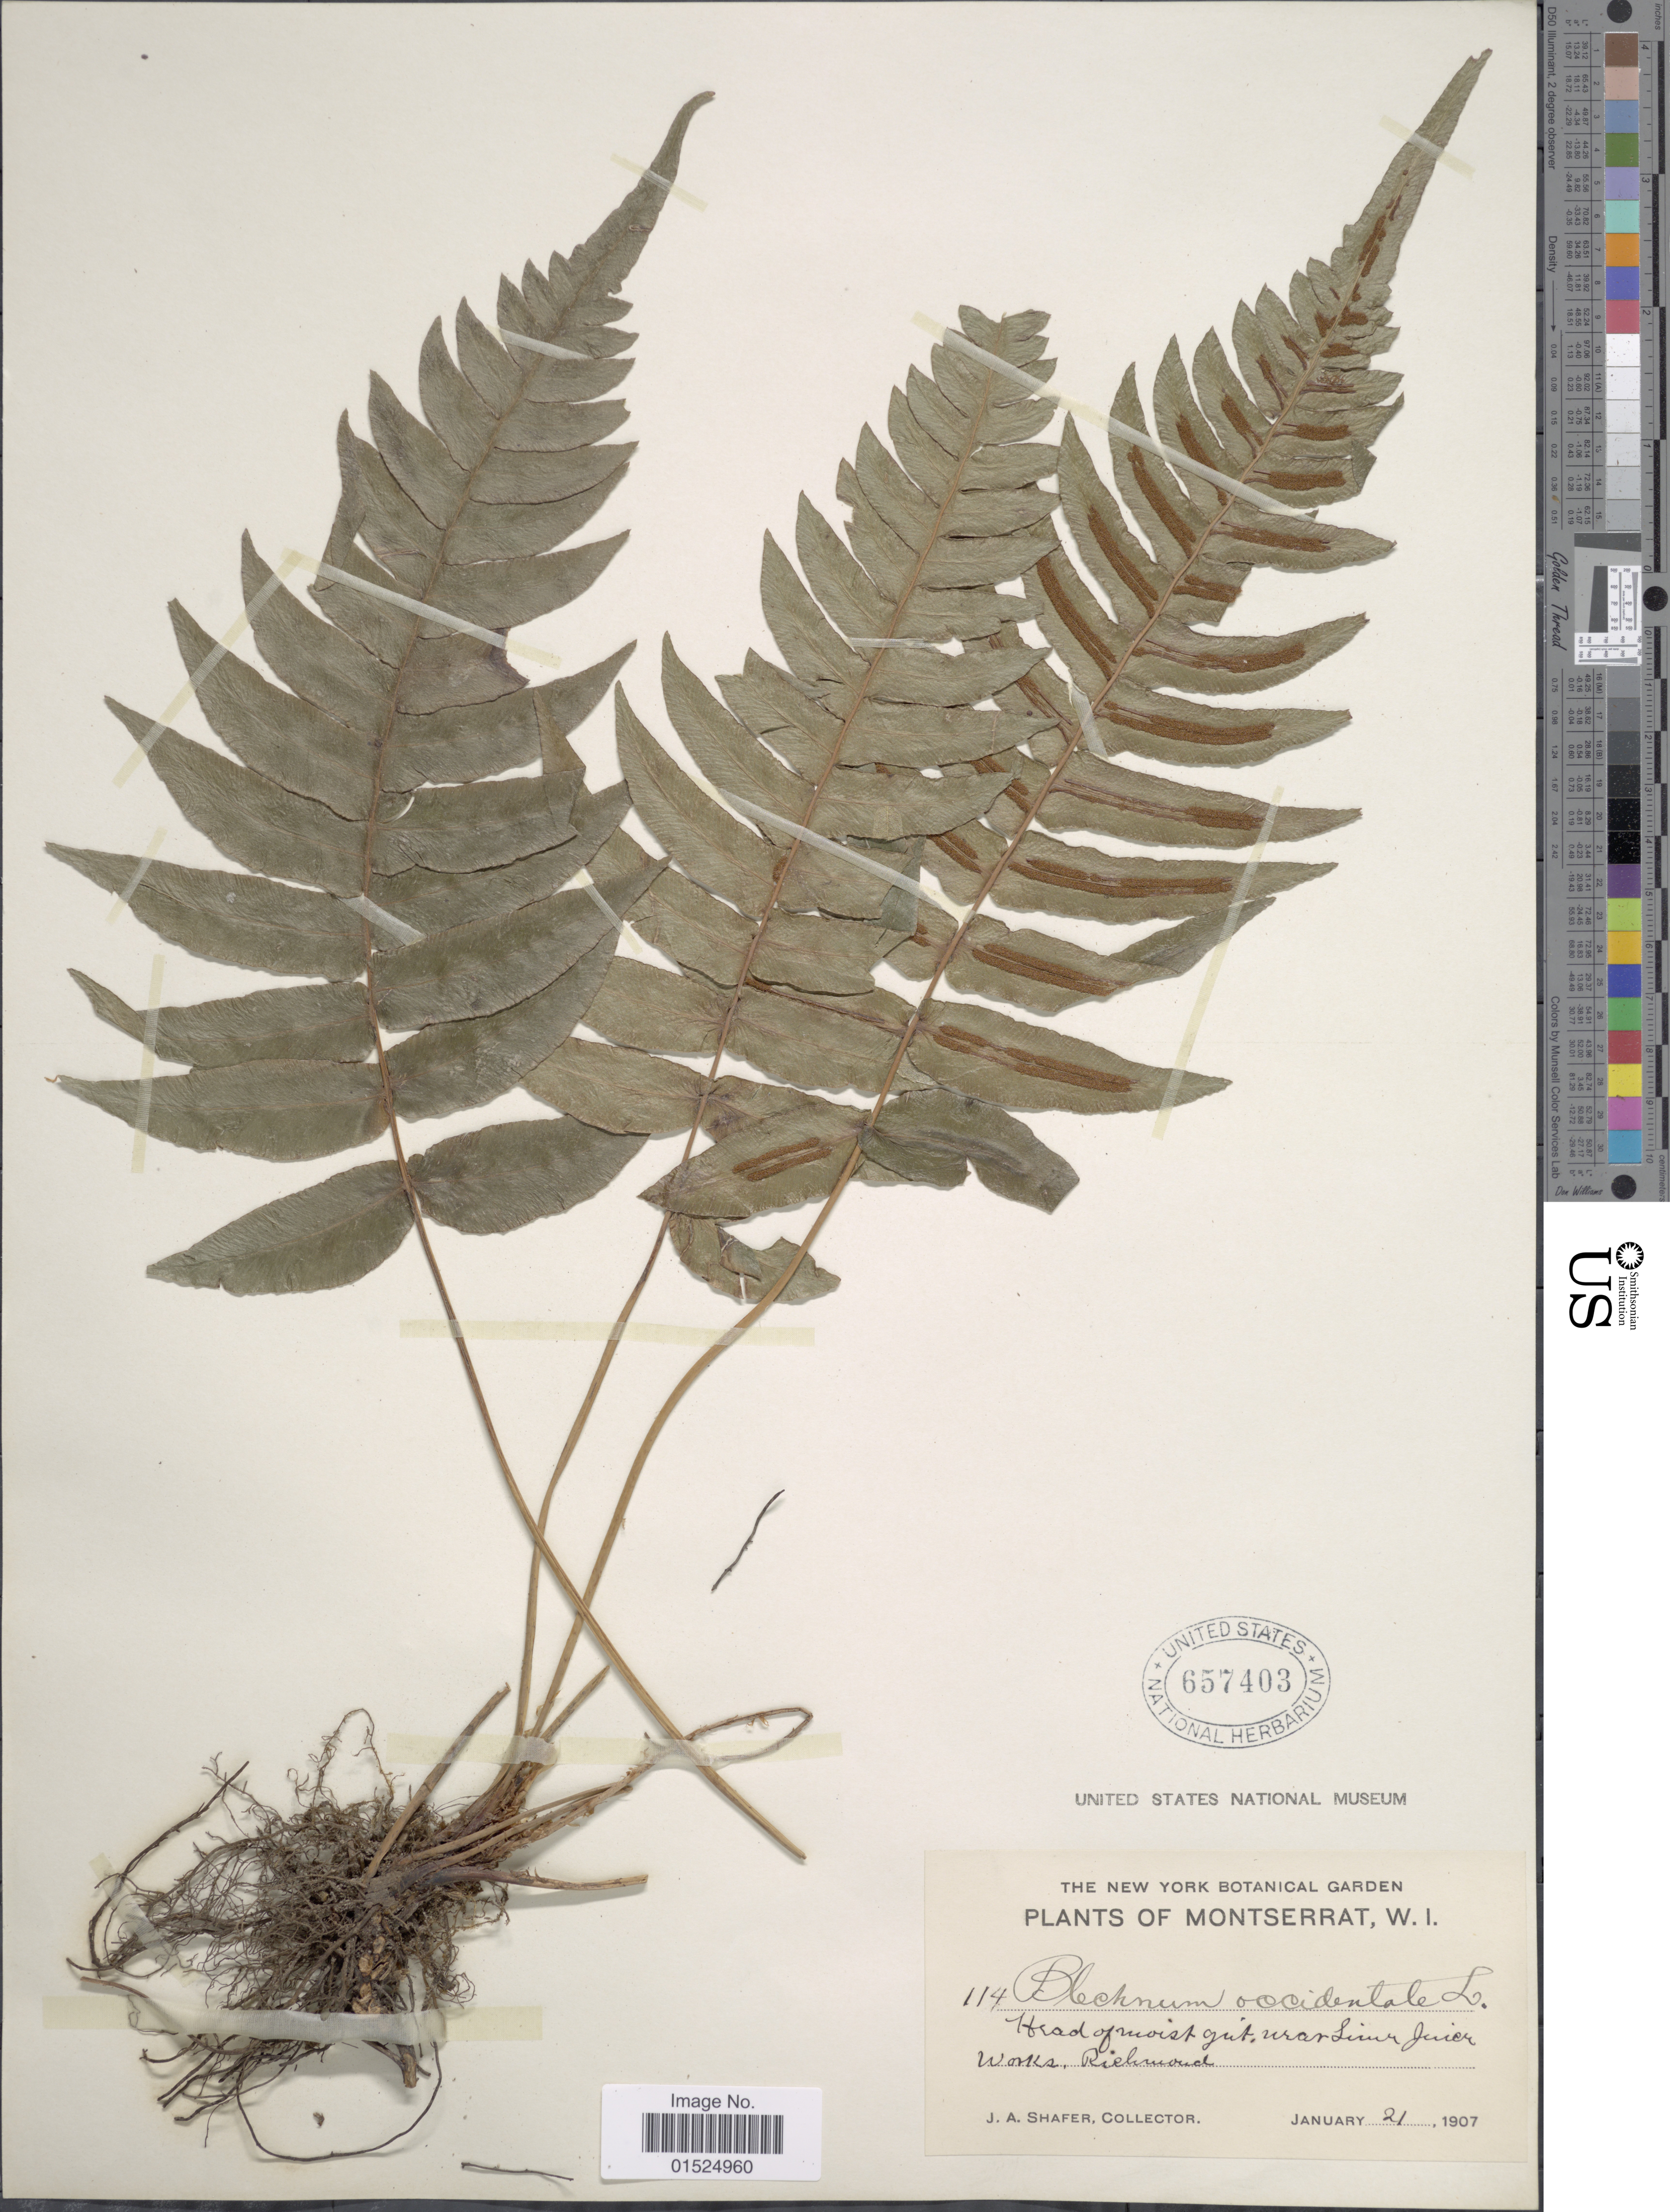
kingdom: Plantae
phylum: Tracheophyta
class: Polypodiopsida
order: Polypodiales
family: Blechnaceae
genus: Blechnum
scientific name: Blechnum occidentale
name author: L.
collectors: J. A. Shafer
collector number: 114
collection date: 1907-01-21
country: Montserrat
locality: Head of moist gup, near Sinora Janvier works. Richmond.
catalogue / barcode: US 657403